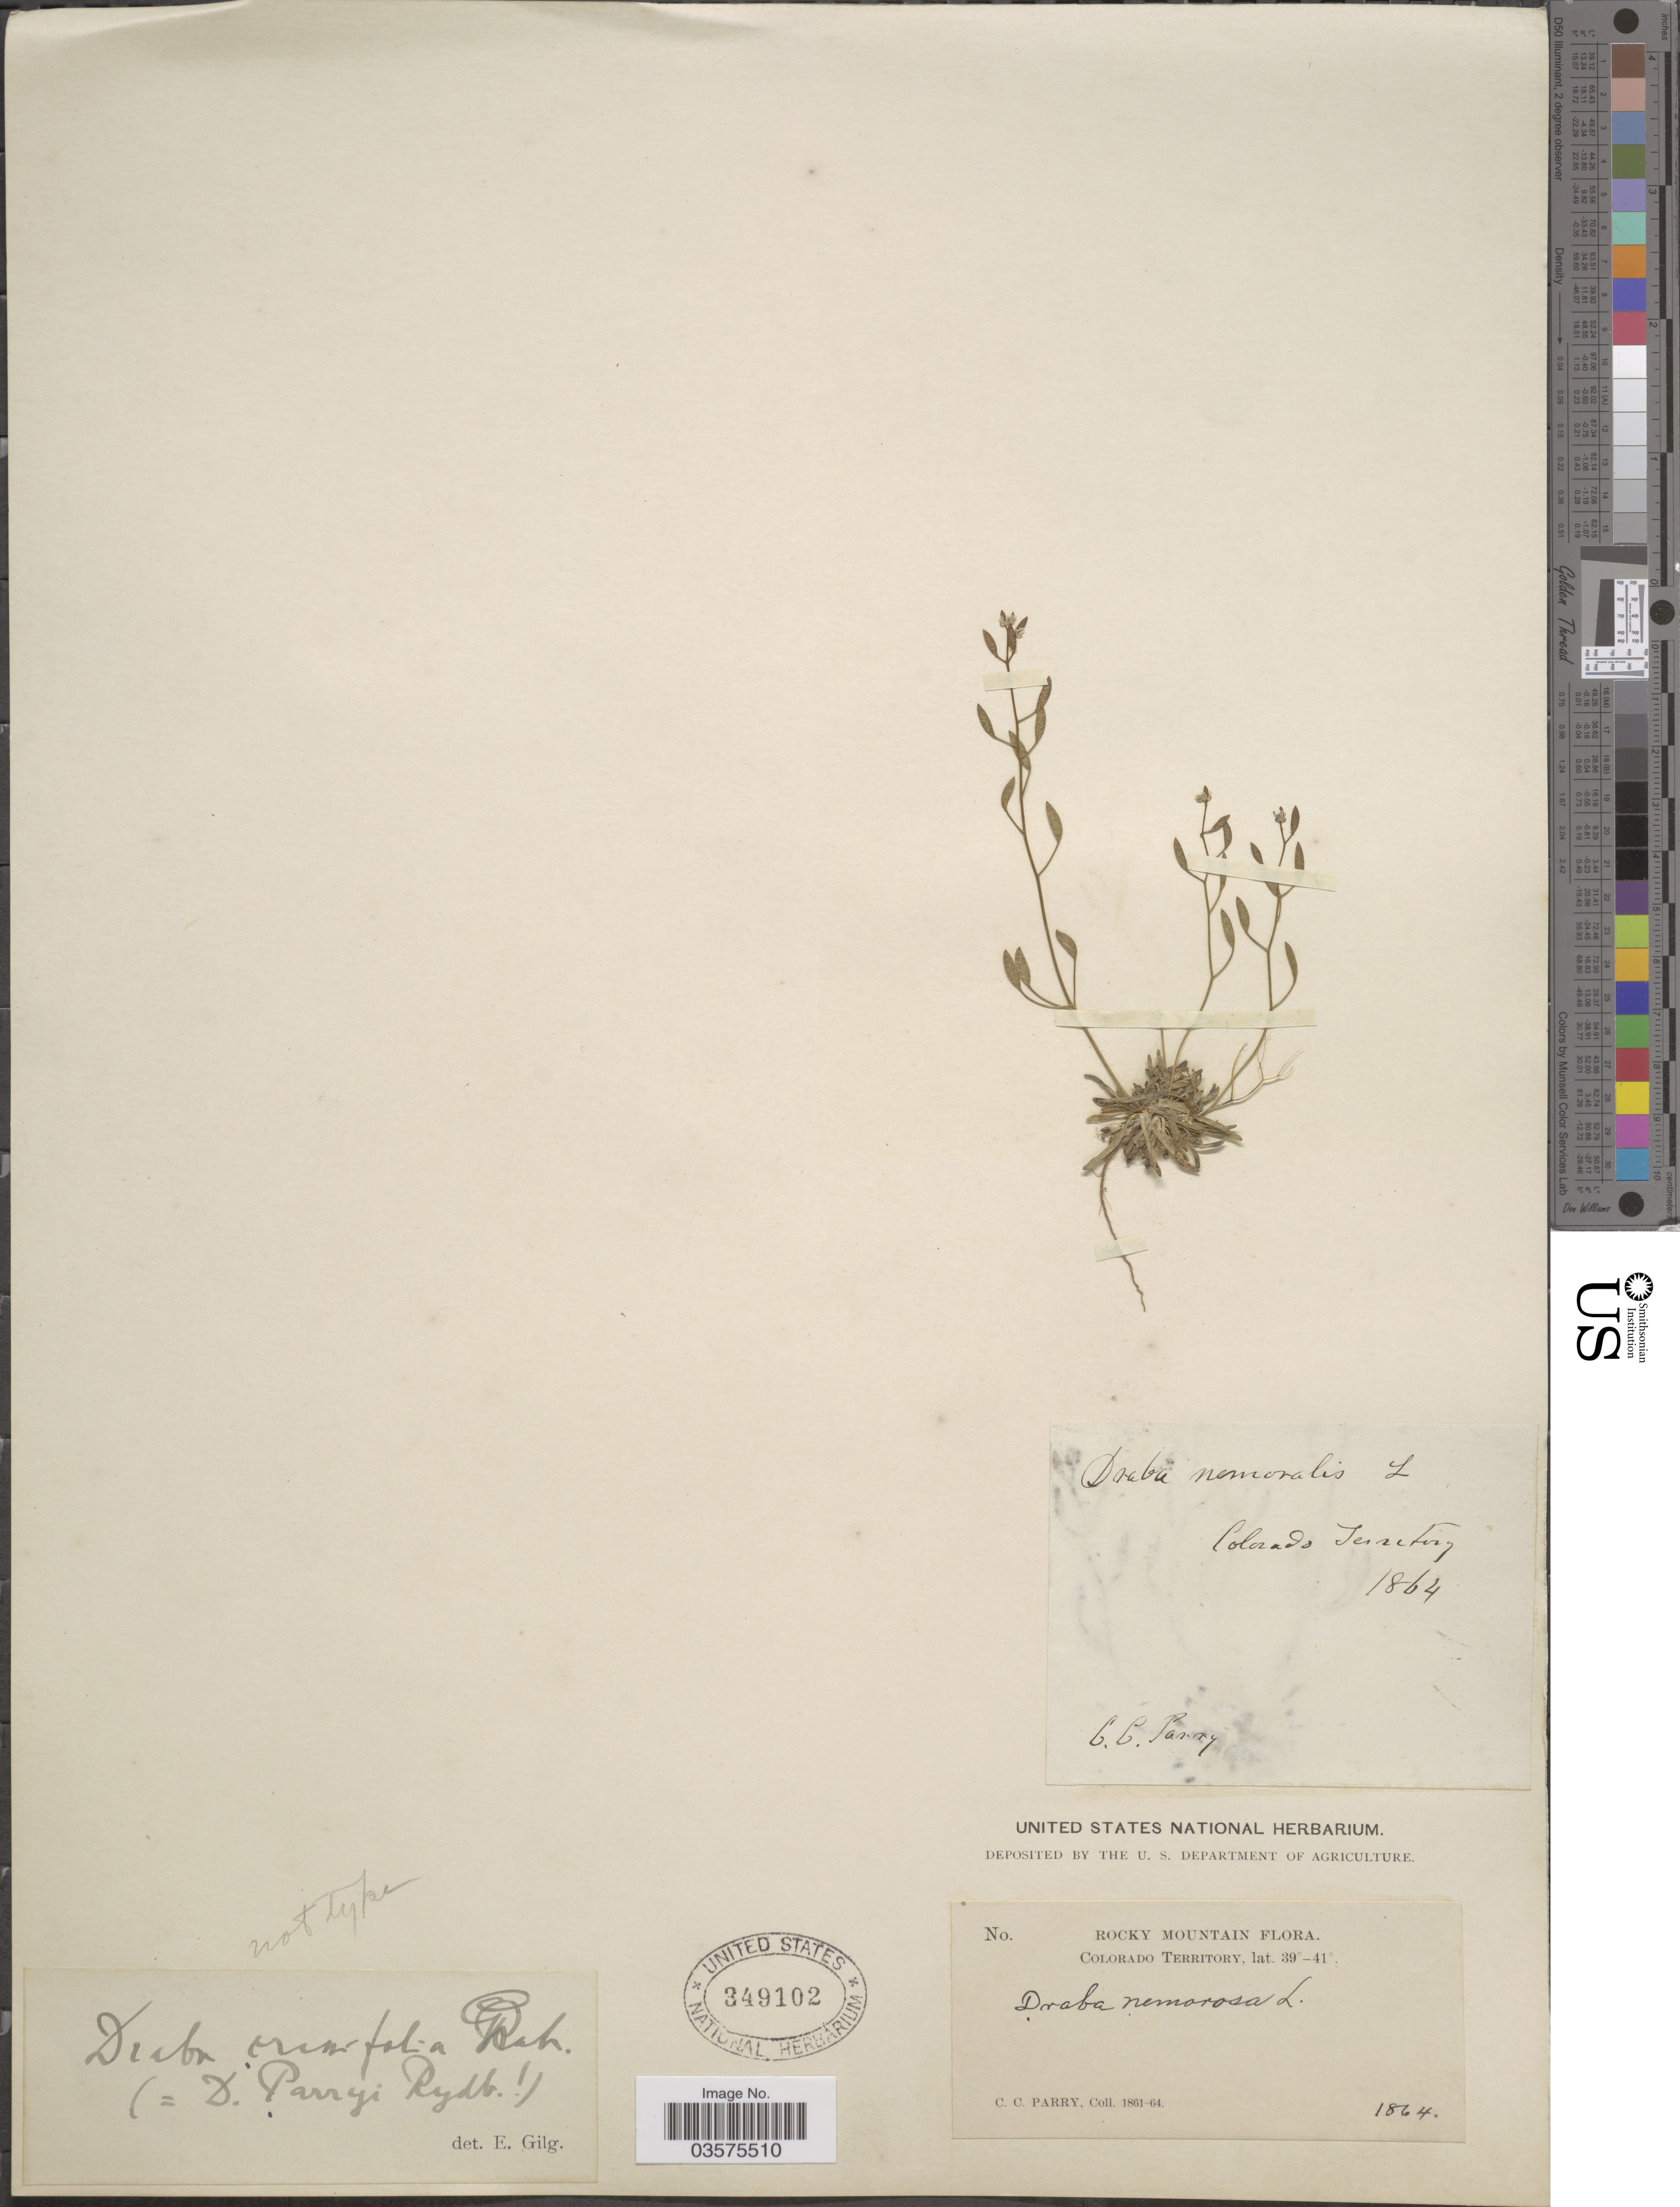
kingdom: Plantae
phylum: Tracheophyta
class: Magnoliopsida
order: Brassicales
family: Brassicaceae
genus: Draba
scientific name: Draba crassifolia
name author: Graham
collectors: C. C. Parry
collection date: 1864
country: United States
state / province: Colorado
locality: Rocky Mountain.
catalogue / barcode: US 349102